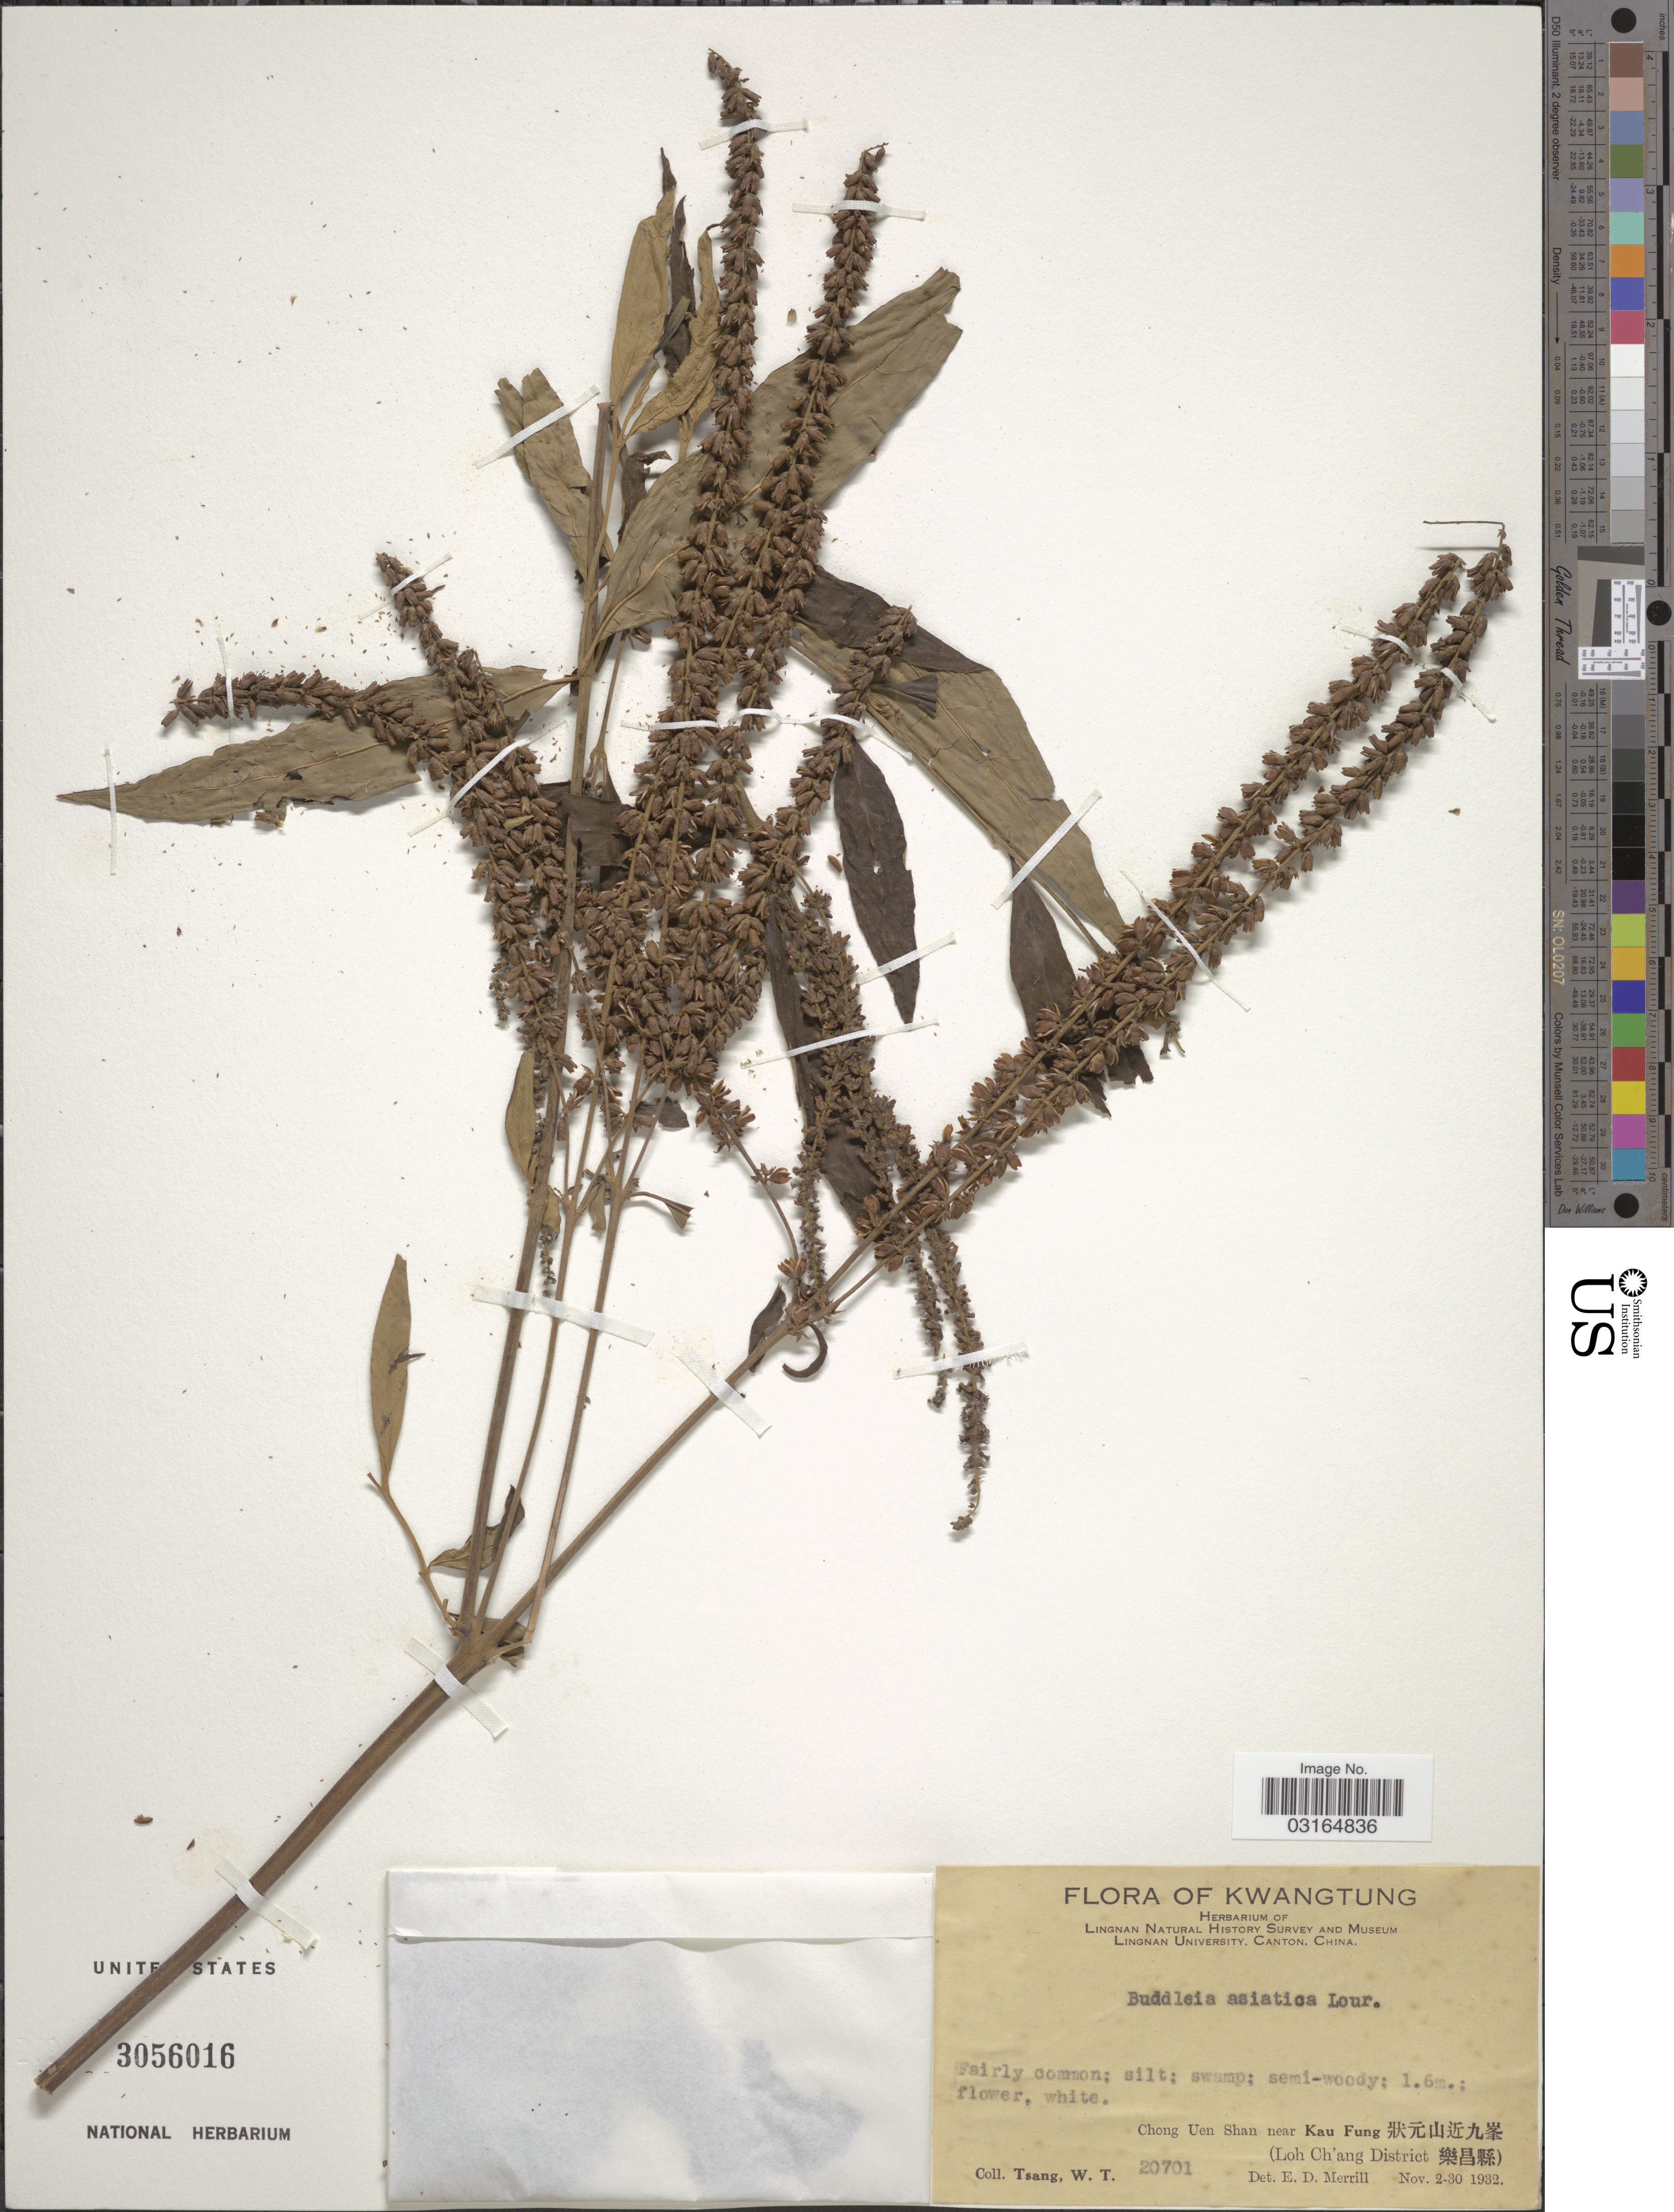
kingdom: Plantae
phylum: Tracheophyta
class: Magnoliopsida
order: Lamiales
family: Scrophulariaceae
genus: Buddleja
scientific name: Buddleja asiatica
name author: Lour.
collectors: W. T. Tsang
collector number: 20701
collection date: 1932-11-02/1932-11-30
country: China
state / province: Guangdong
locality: Kwangtung. Chong Uen Shan near Kau Fung (Loh Ch'ang District).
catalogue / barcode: US 3056016